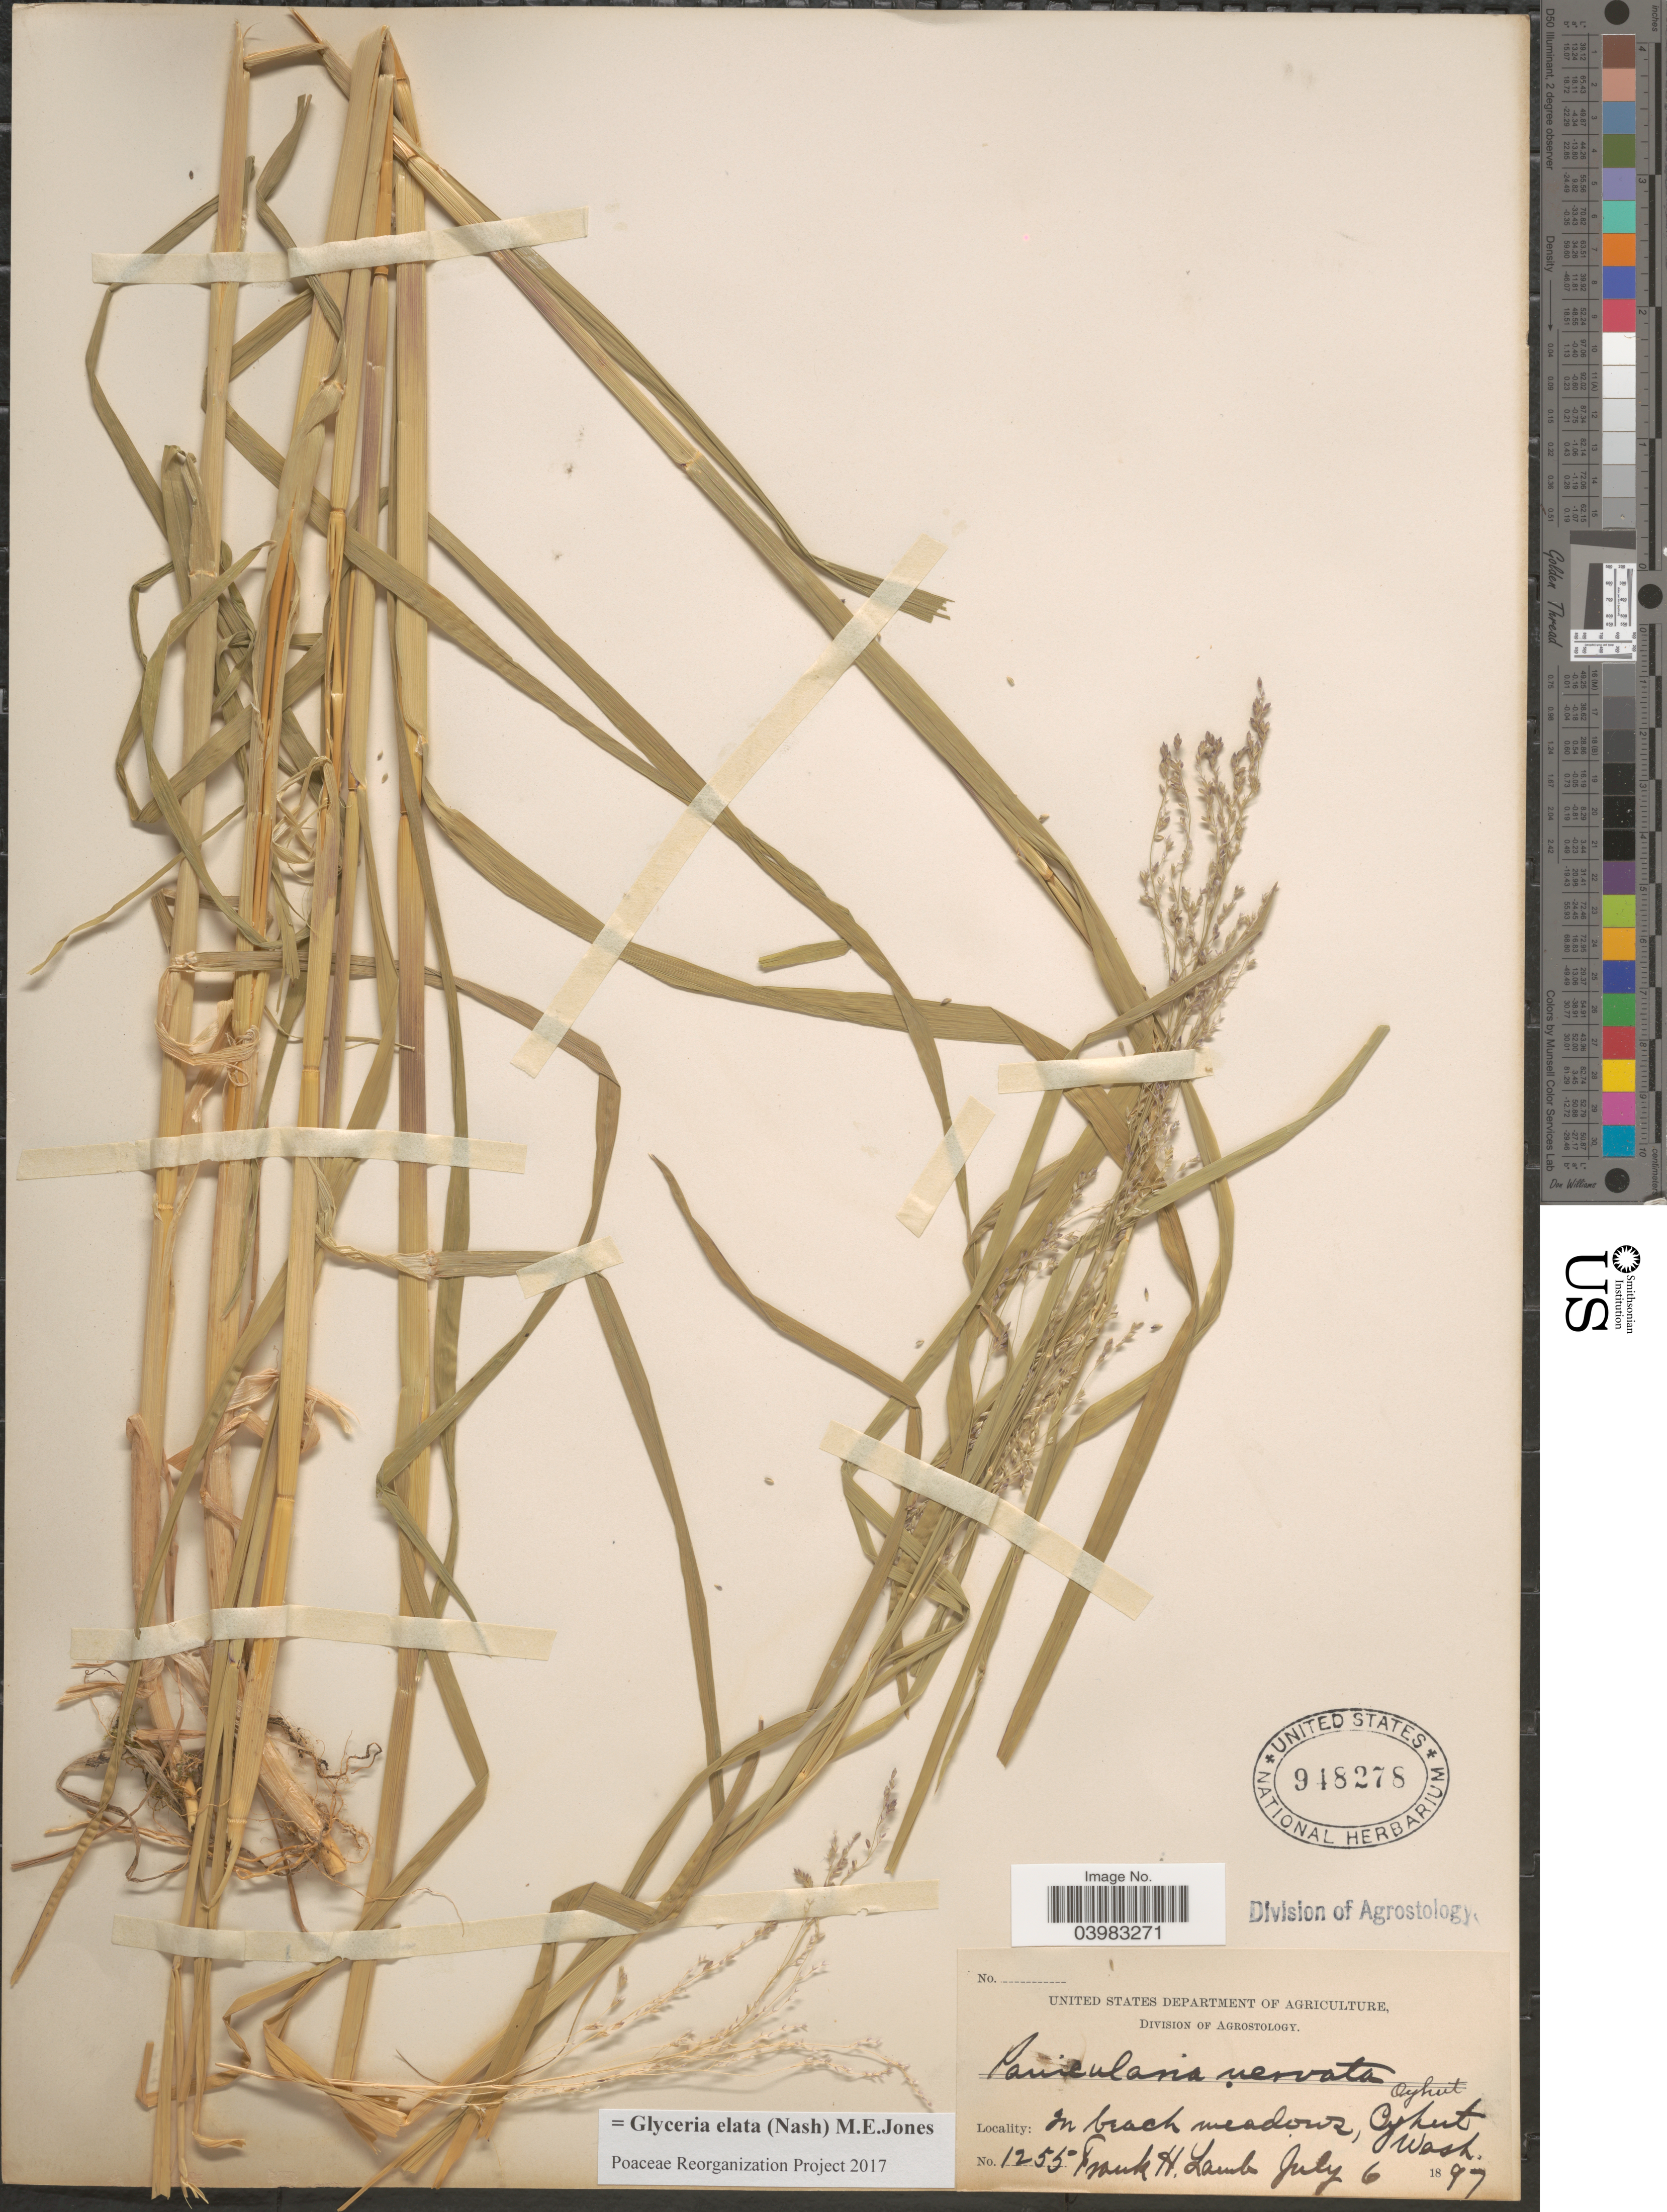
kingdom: Plantae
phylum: Tracheophyta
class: Liliopsida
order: Poales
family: Poaceae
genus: Glyceria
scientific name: Glyceria elata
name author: (Nash) M.E. Jones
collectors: F. H. Lamb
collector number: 1255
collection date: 1897-07-06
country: United States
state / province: Washington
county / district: Grays Harbor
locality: In beach meadows, Oyhut.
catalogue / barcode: US 948278